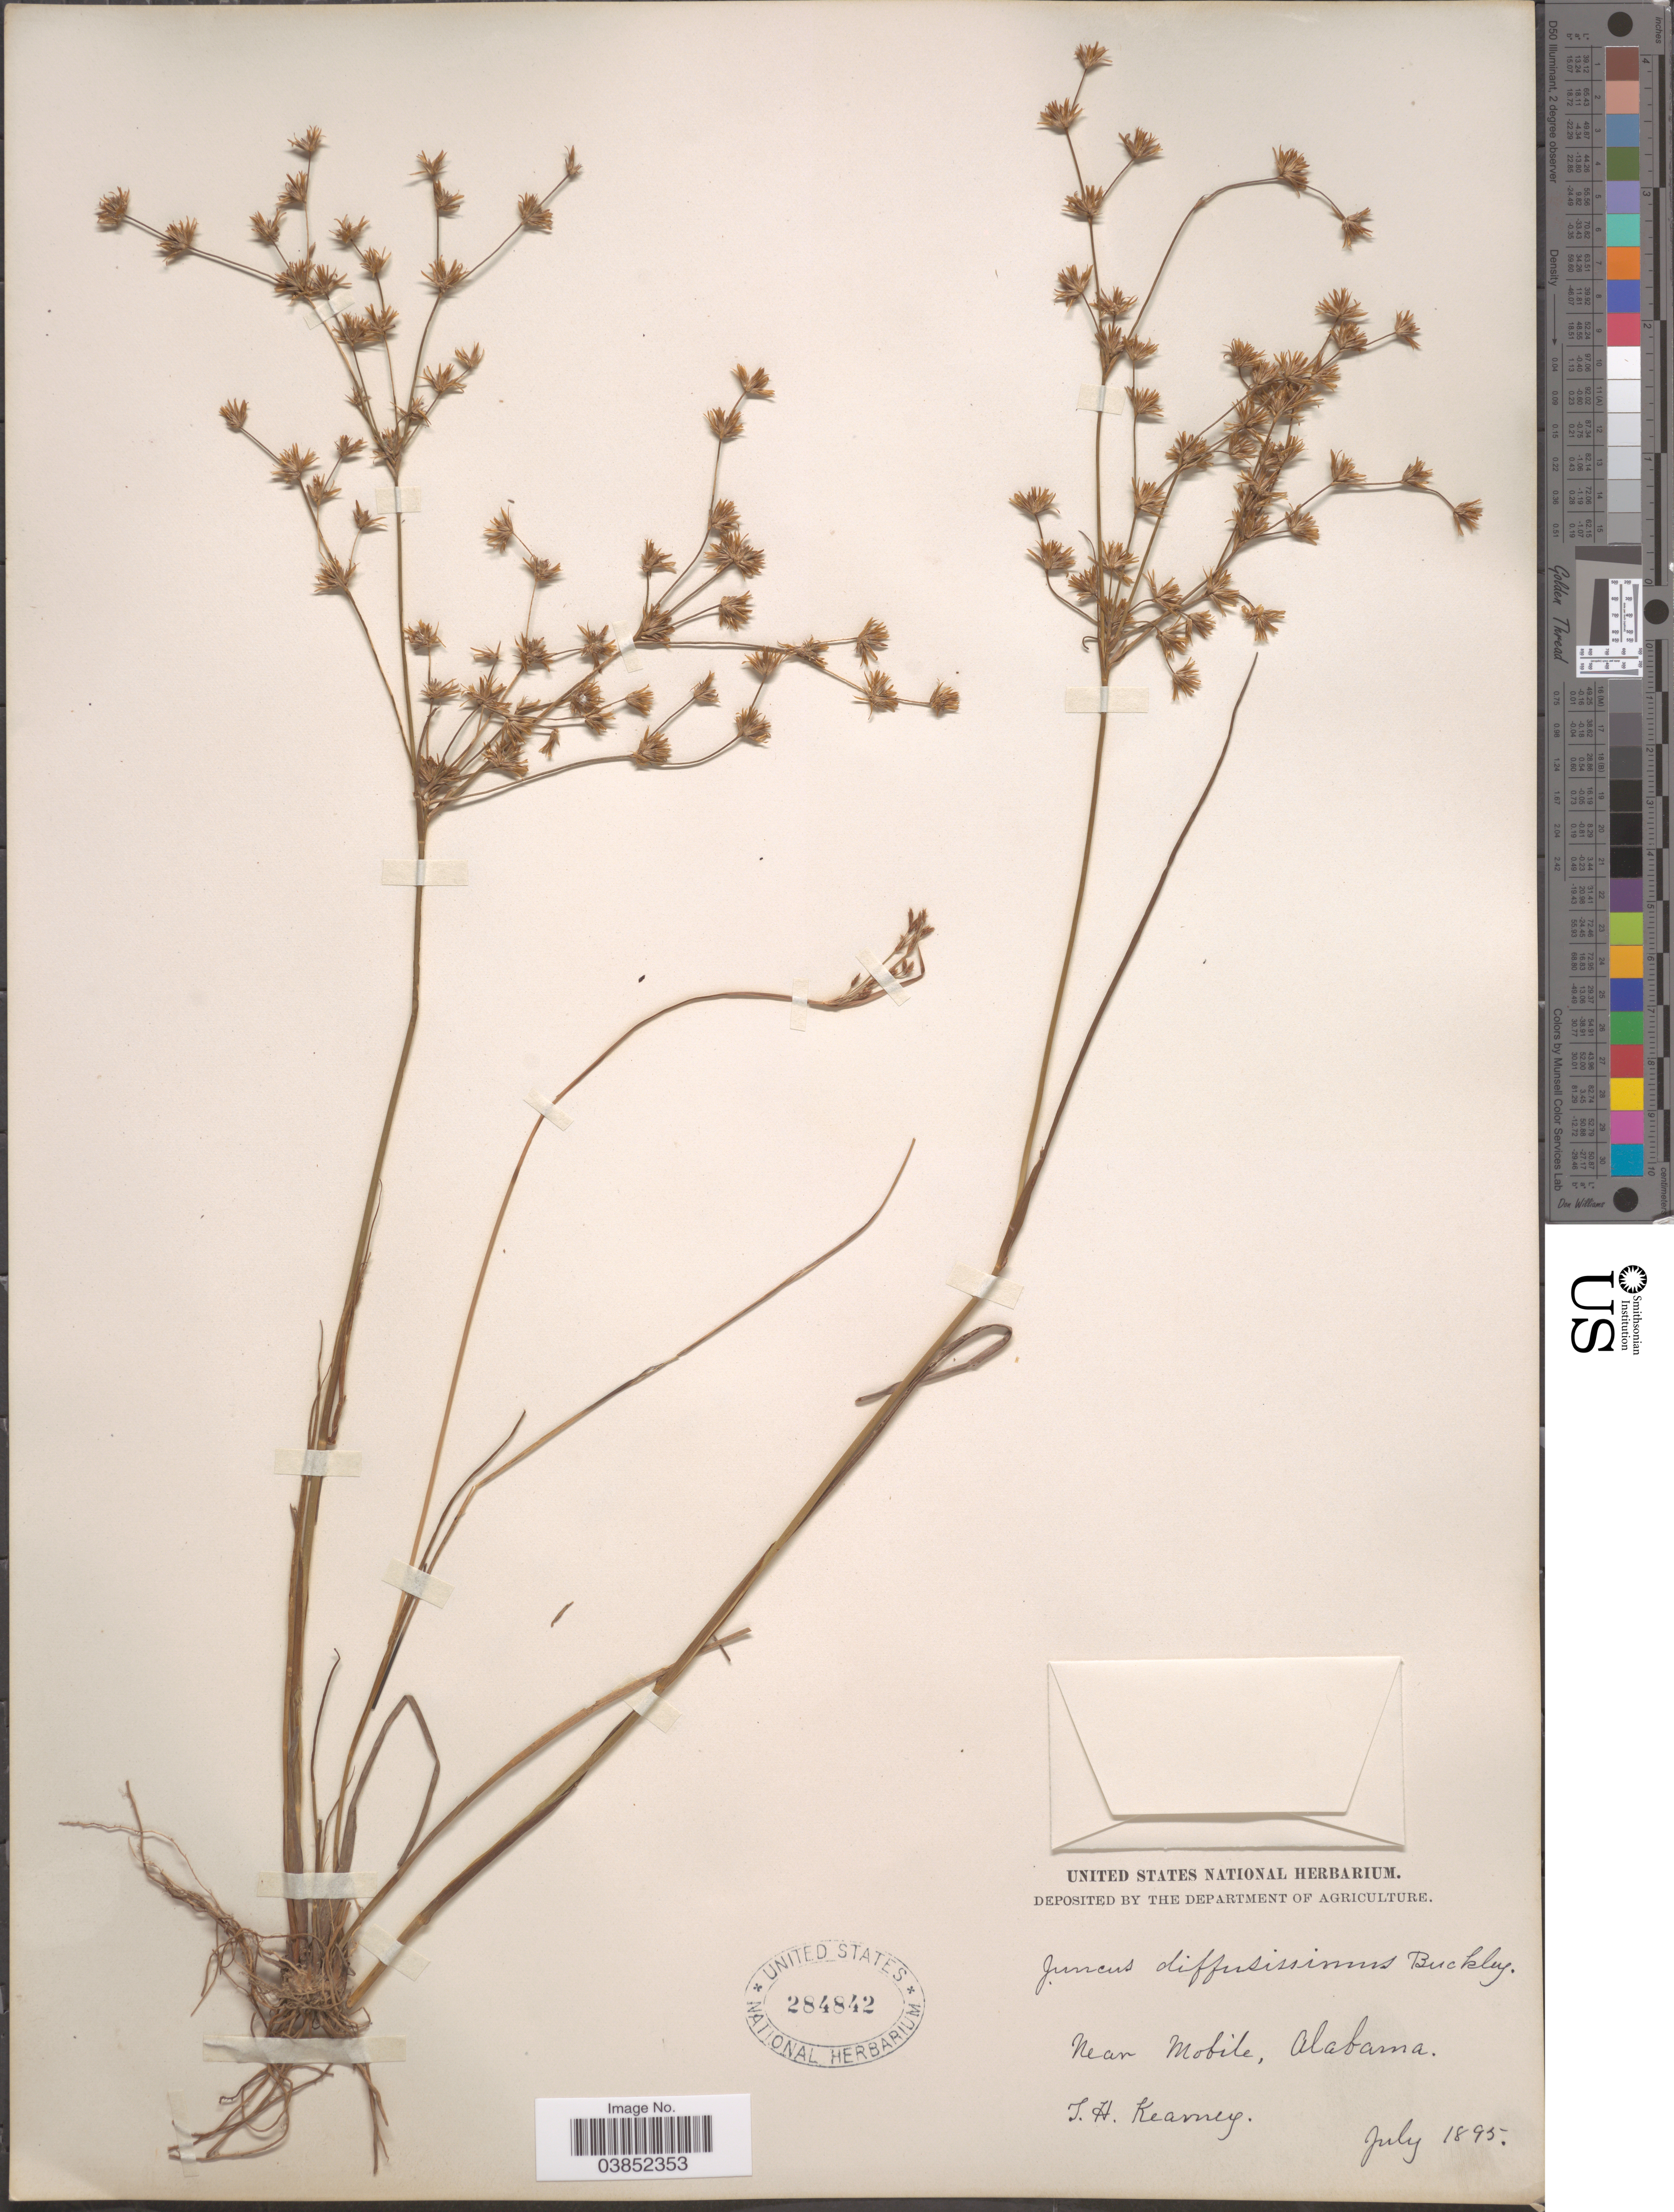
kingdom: Plantae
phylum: Tracheophyta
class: Liliopsida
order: Poales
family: Juncaceae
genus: Juncus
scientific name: Juncus diffusissimus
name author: Buckley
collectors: T. H. Kearney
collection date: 1895-07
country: United States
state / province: Alabama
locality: Near Mobile.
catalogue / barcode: US 284842